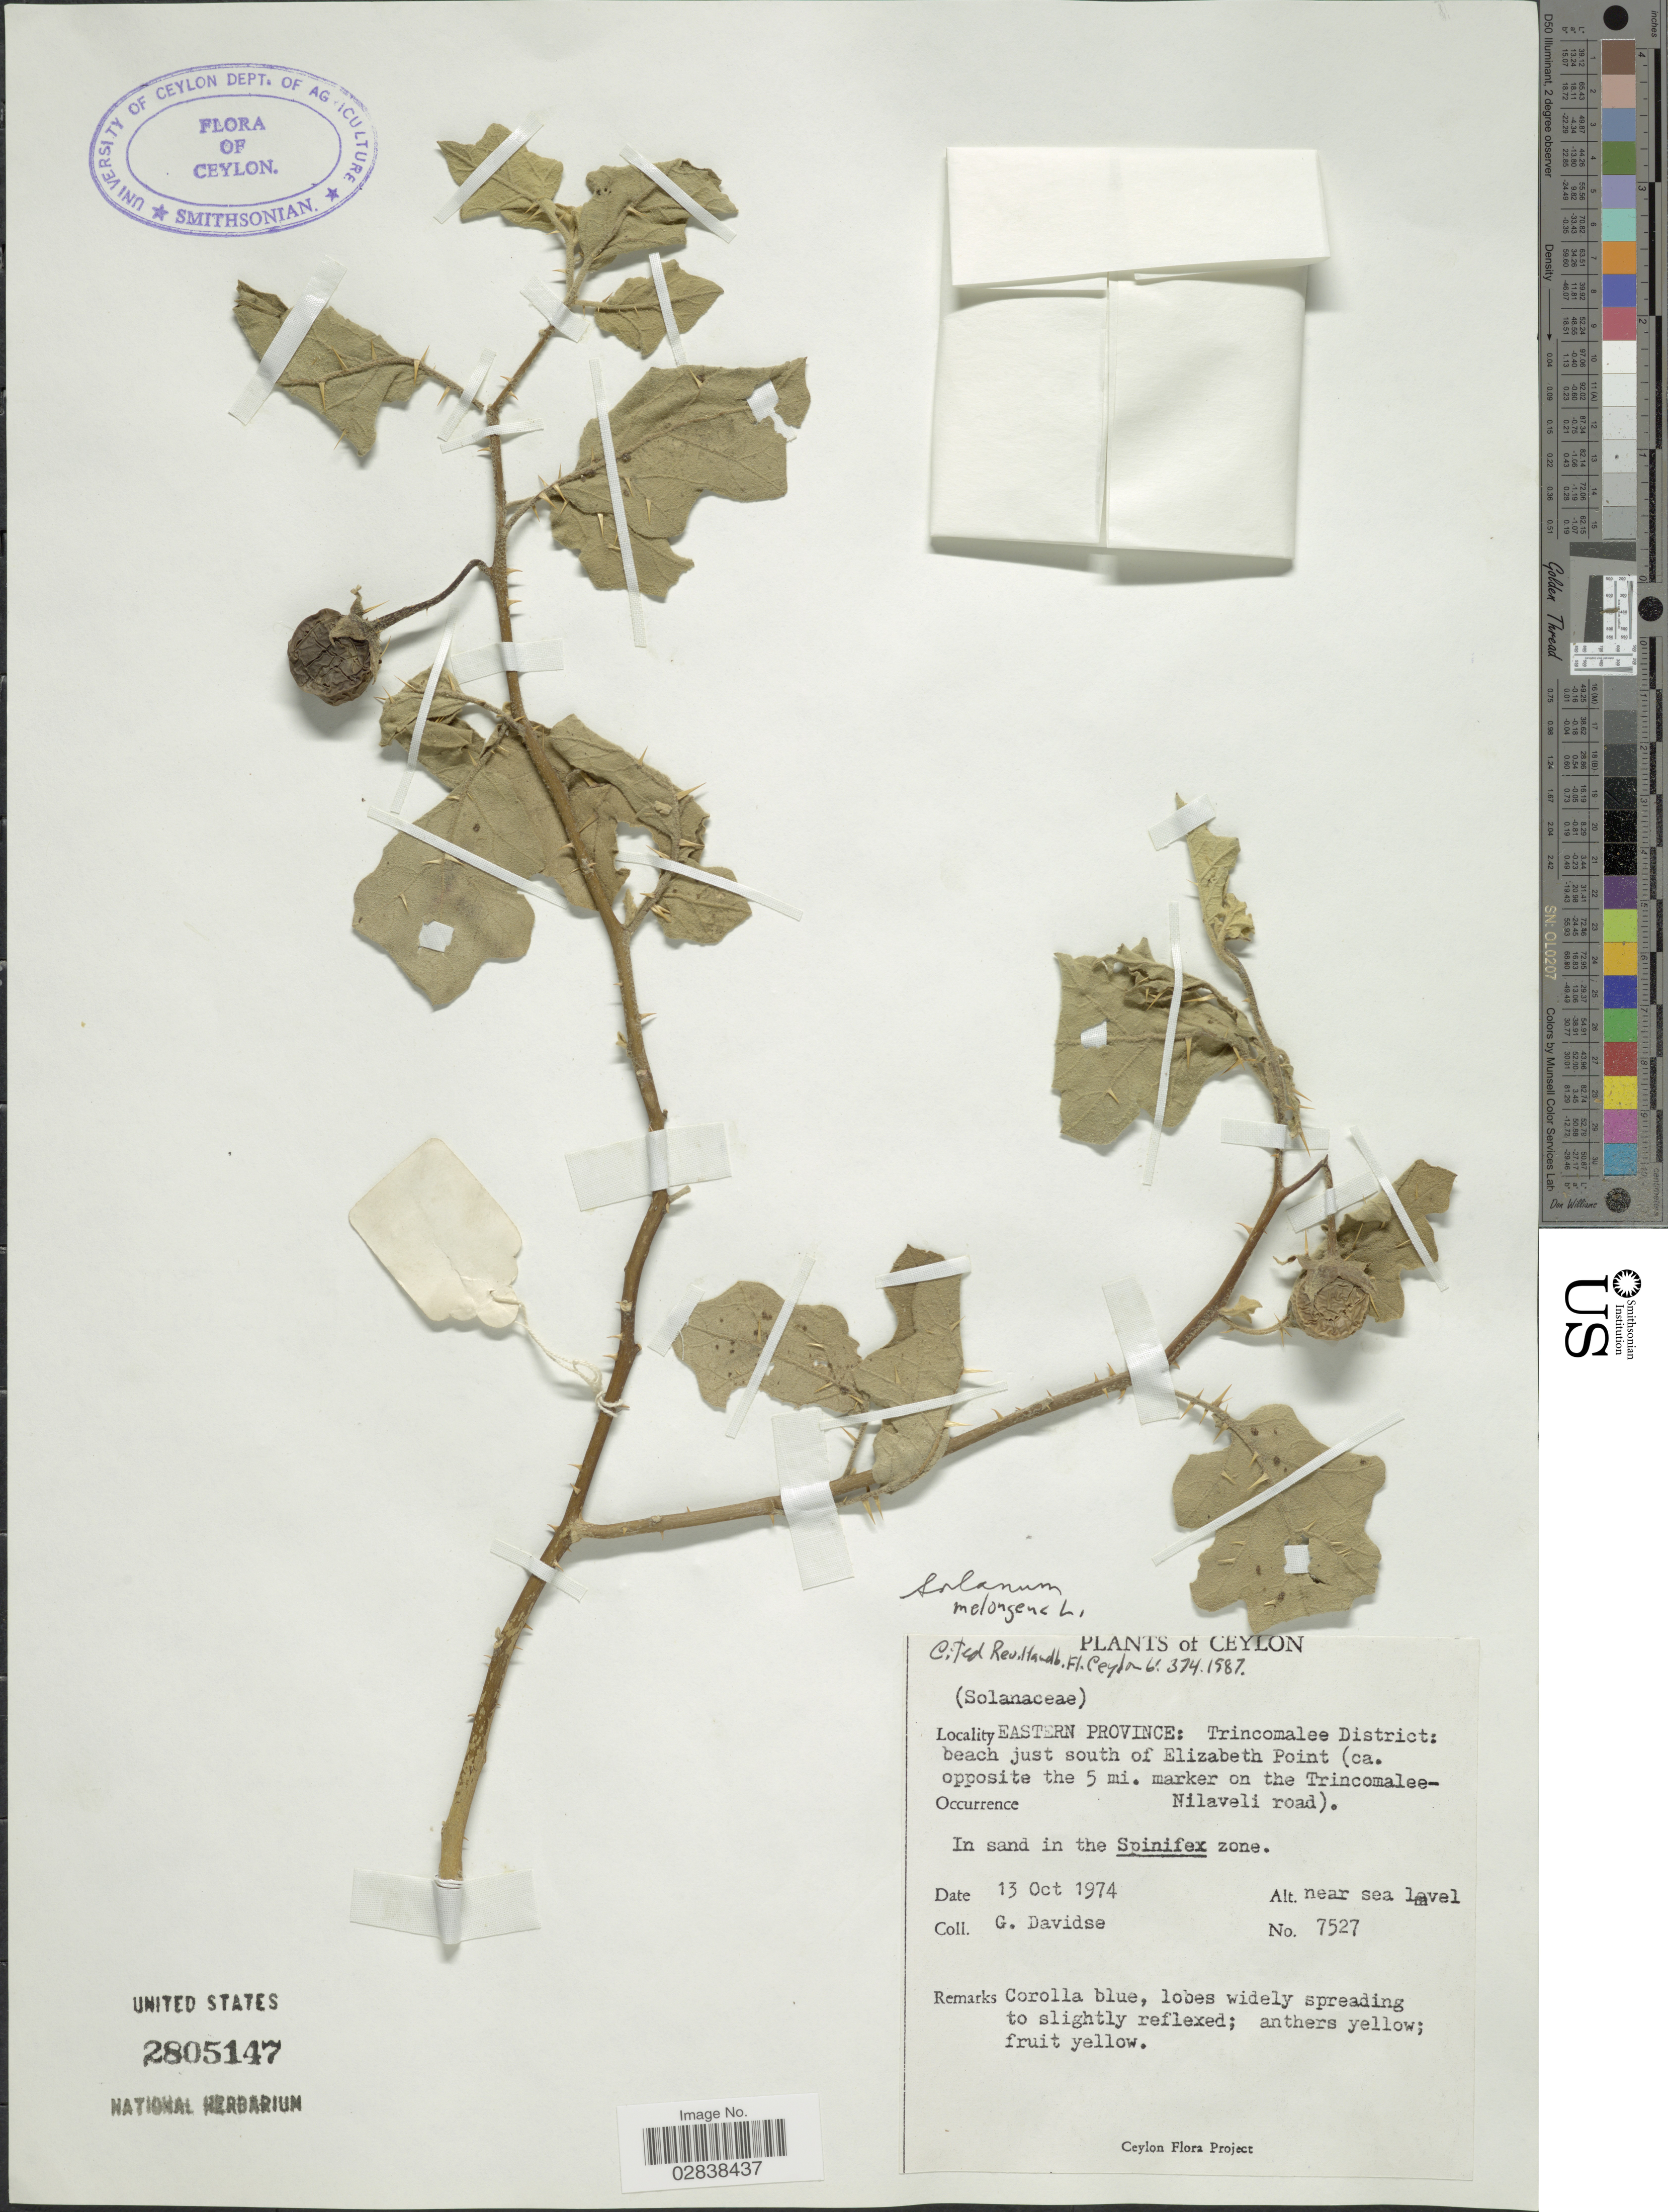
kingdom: Plantae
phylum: Tracheophyta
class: Magnoliopsida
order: Solanales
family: Solanaceae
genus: Solanum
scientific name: Solanum melongena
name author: L.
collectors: G. Davidse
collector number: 7527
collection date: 1974-10-13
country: Sri Lanka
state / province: Eastern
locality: Ceylon, Eastern Province: Trincomalee District: beach just south of Elizabeth Point (ca. opposite the 5 mi. marker on the Trincomalee-Nilaveli road).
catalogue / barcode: US 2805147